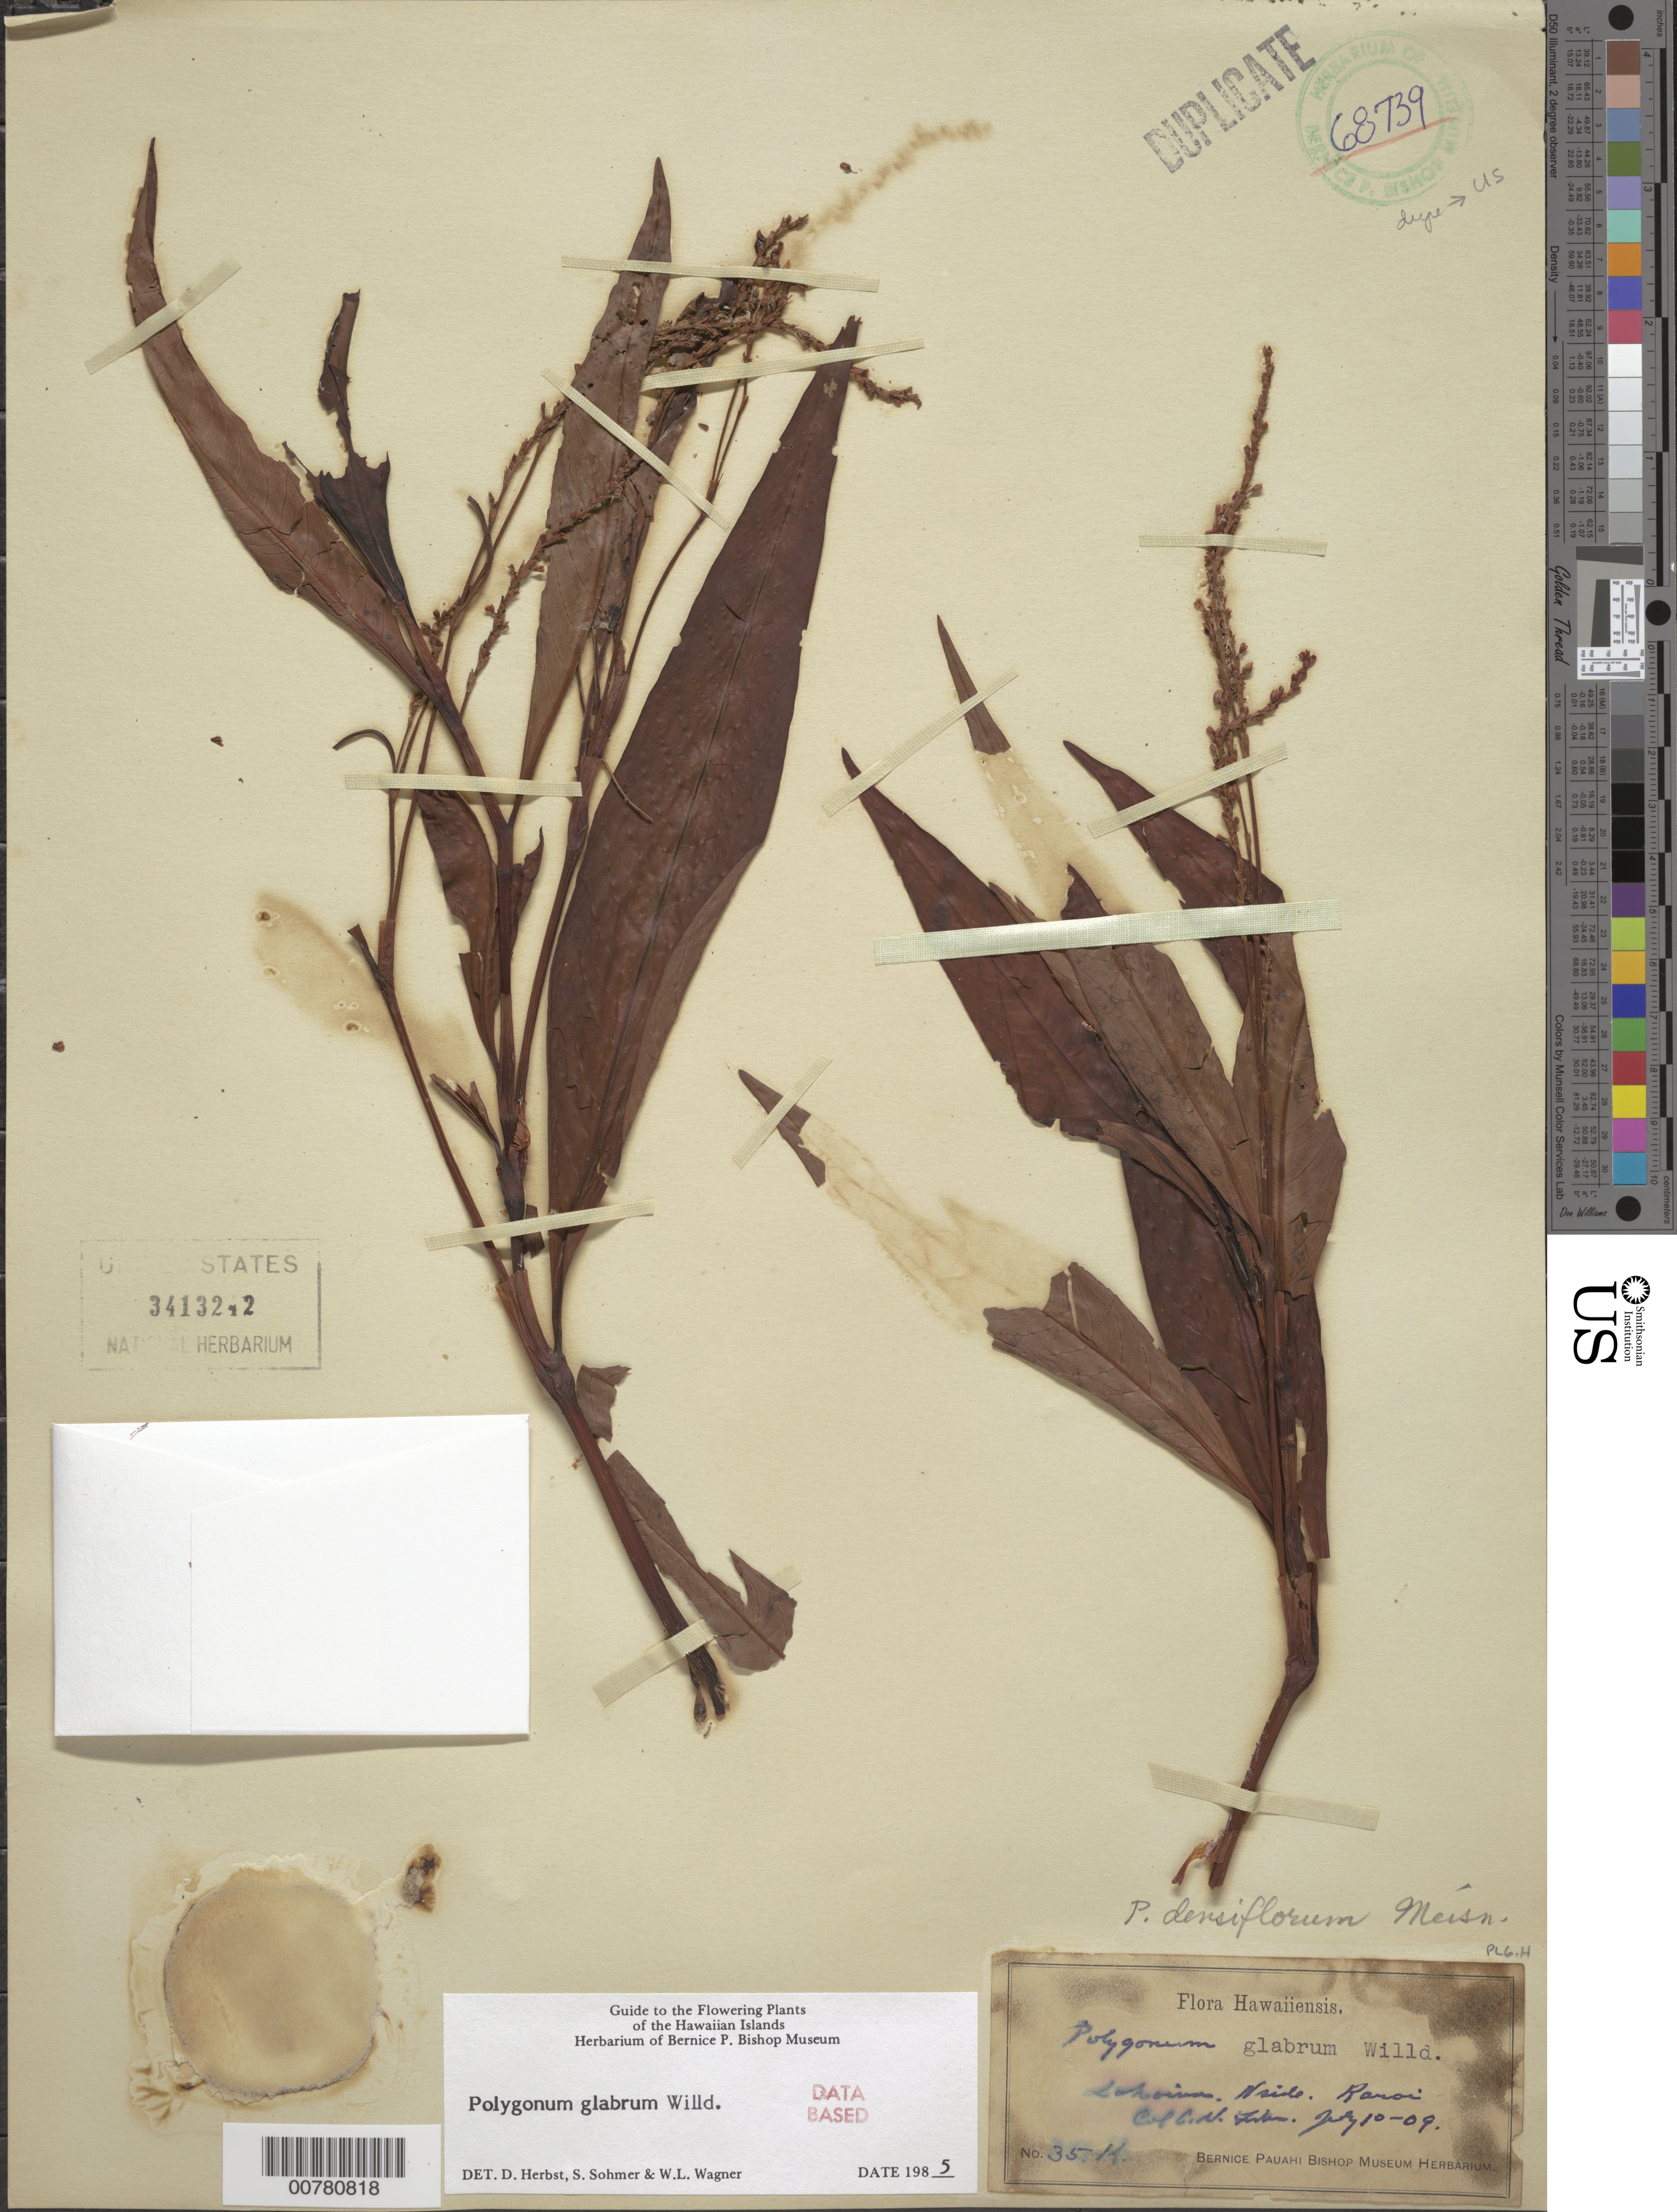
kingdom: Plantae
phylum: Tracheophyta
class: Magnoliopsida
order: Caryophyllales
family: Polygonaceae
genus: Persicaria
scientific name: Persicaria glabra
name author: (Willd.) M. Gómez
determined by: Wagner, W. L., (BOT), Smithsonian Institution - National Museum of Natural History (UNITED STATES)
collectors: C. N. Forbes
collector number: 35.K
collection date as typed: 10 Jul 1909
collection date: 1909-07-10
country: United States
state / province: Hawaii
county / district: Kaui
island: Kaua'i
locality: Lukoinoho, N side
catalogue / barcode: US 3413242